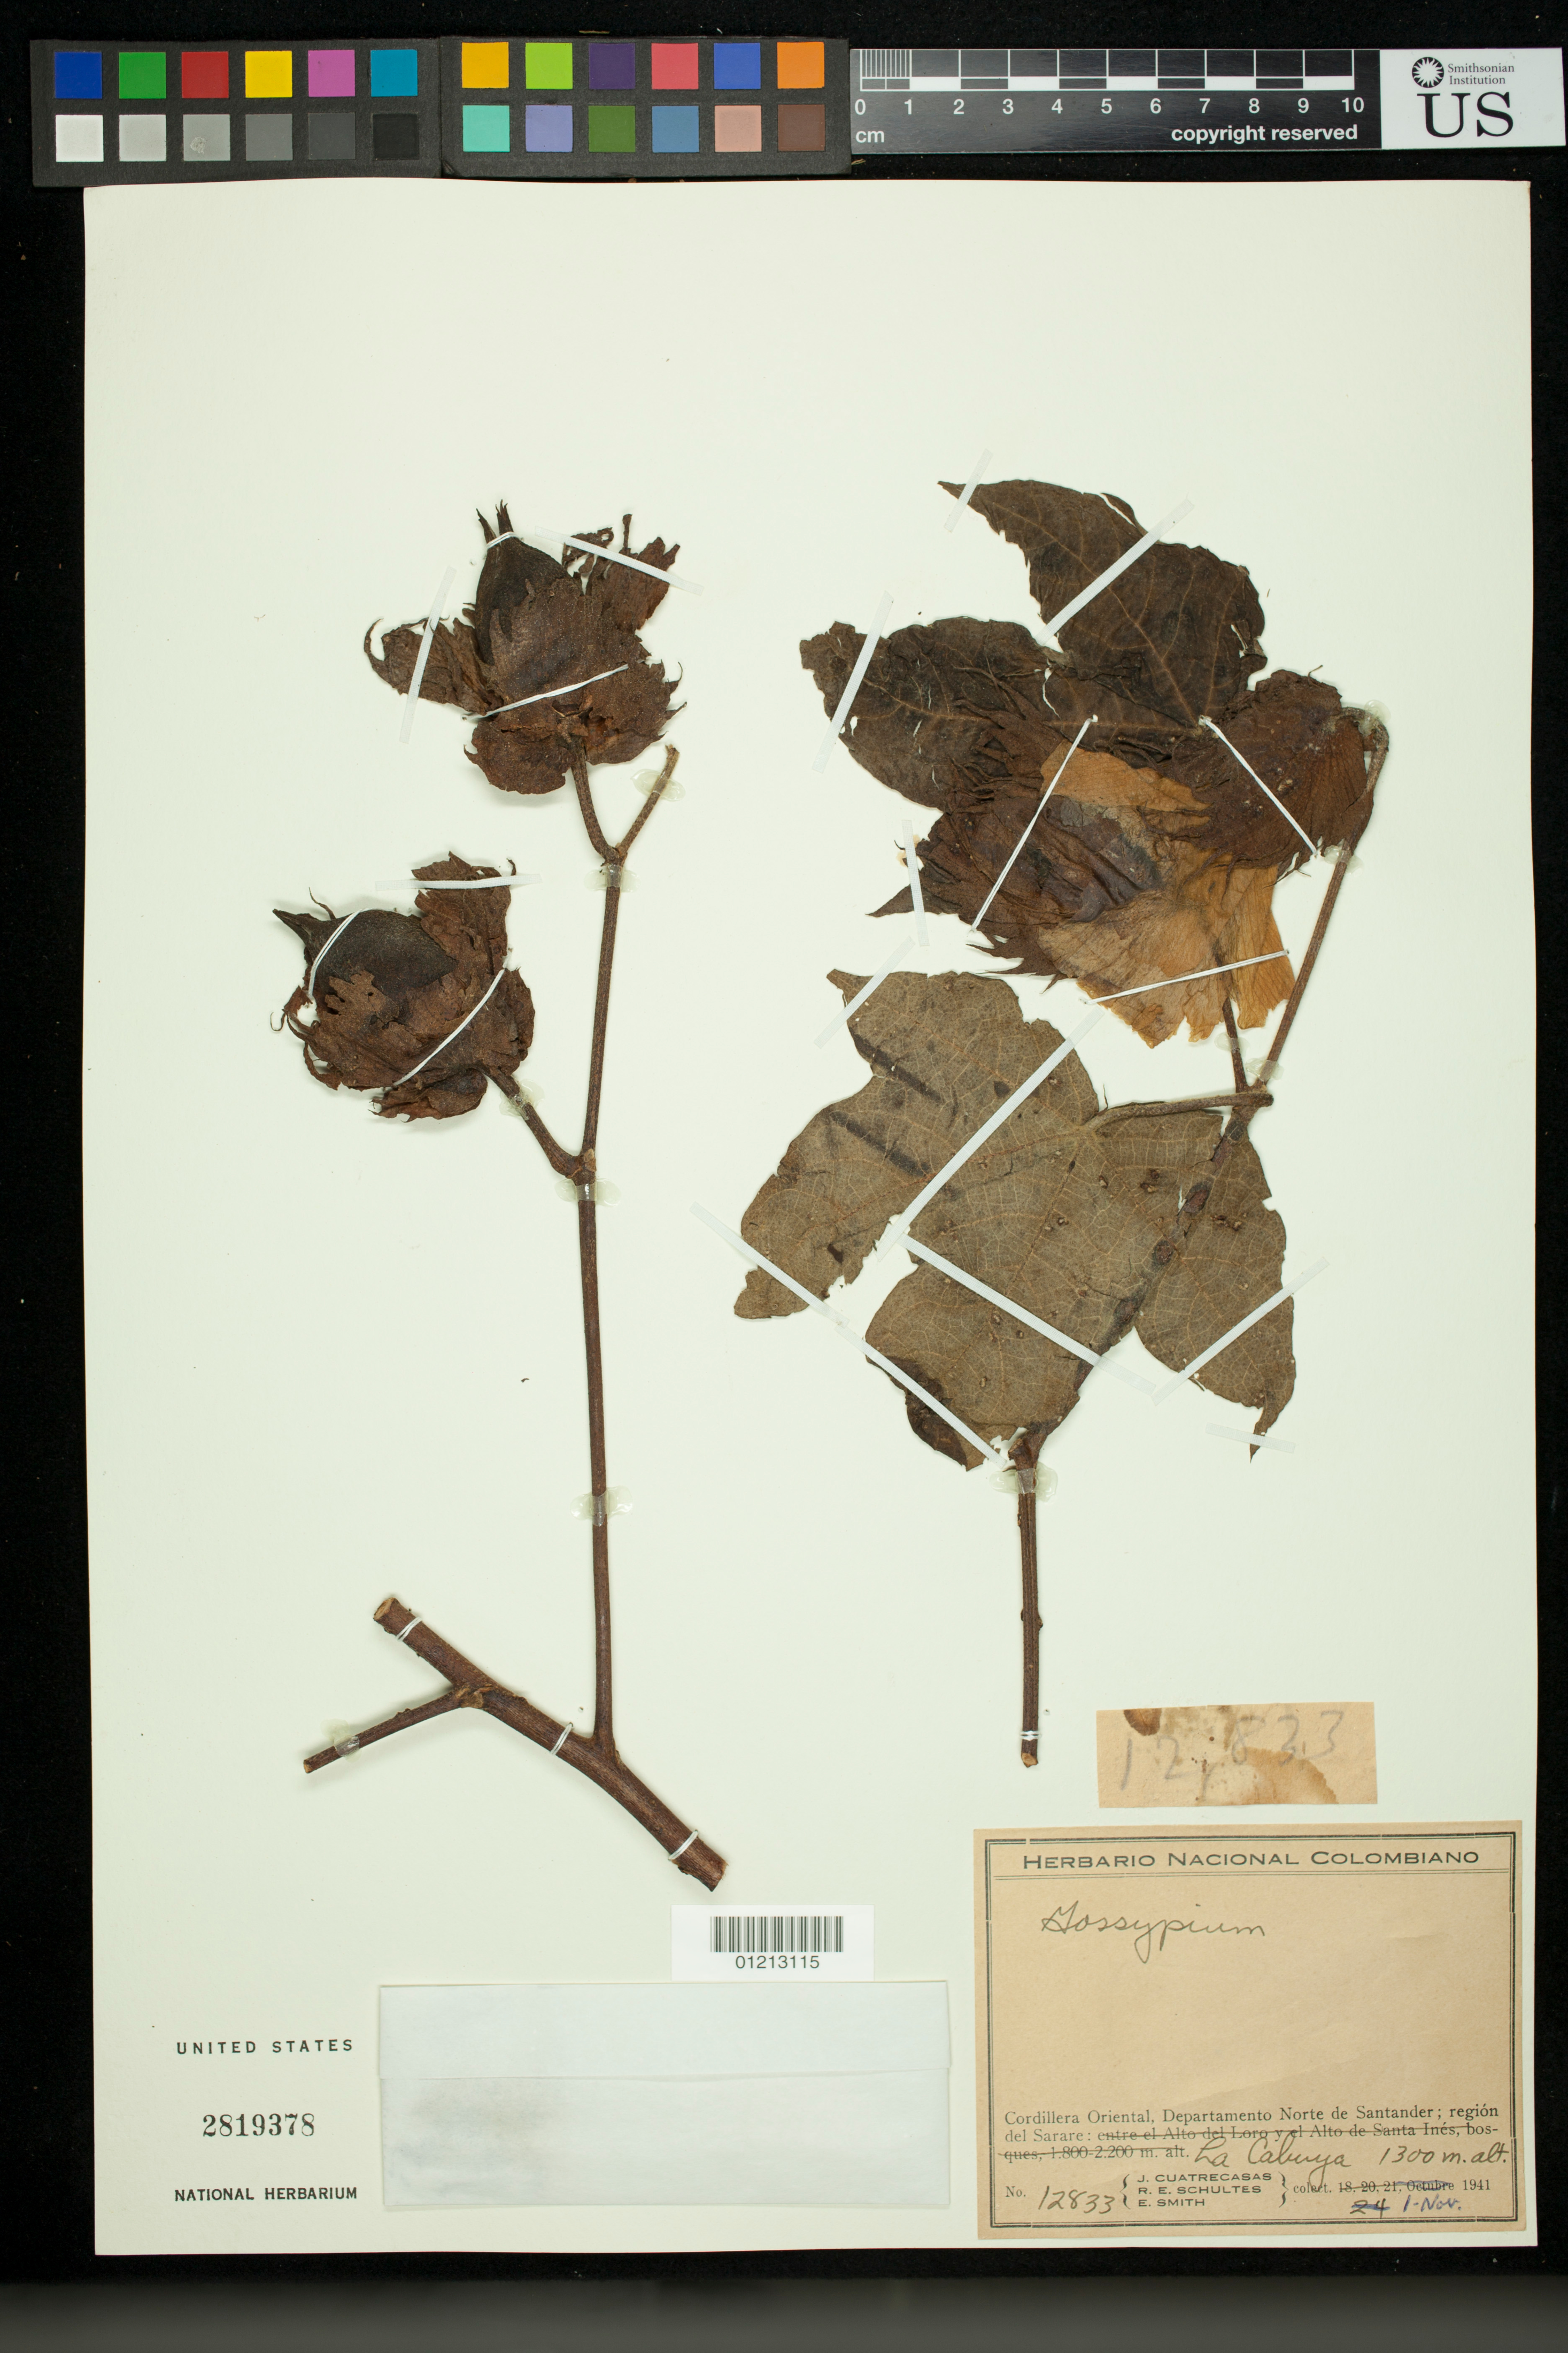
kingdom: Plantae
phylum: Tracheophyta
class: Magnoliopsida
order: Malvales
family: Malvaceae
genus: Gossypium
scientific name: Gossypium sp.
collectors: J. Cuatrecasas, R. E. Schultes & C. E. Smith Jr.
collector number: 12833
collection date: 1941-11-01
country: Colombia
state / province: Norte de Santander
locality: Cordillera Oriental, Departamento Norte de Santander; region del Sarare: La Cabuya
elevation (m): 1300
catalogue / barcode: US 2819378